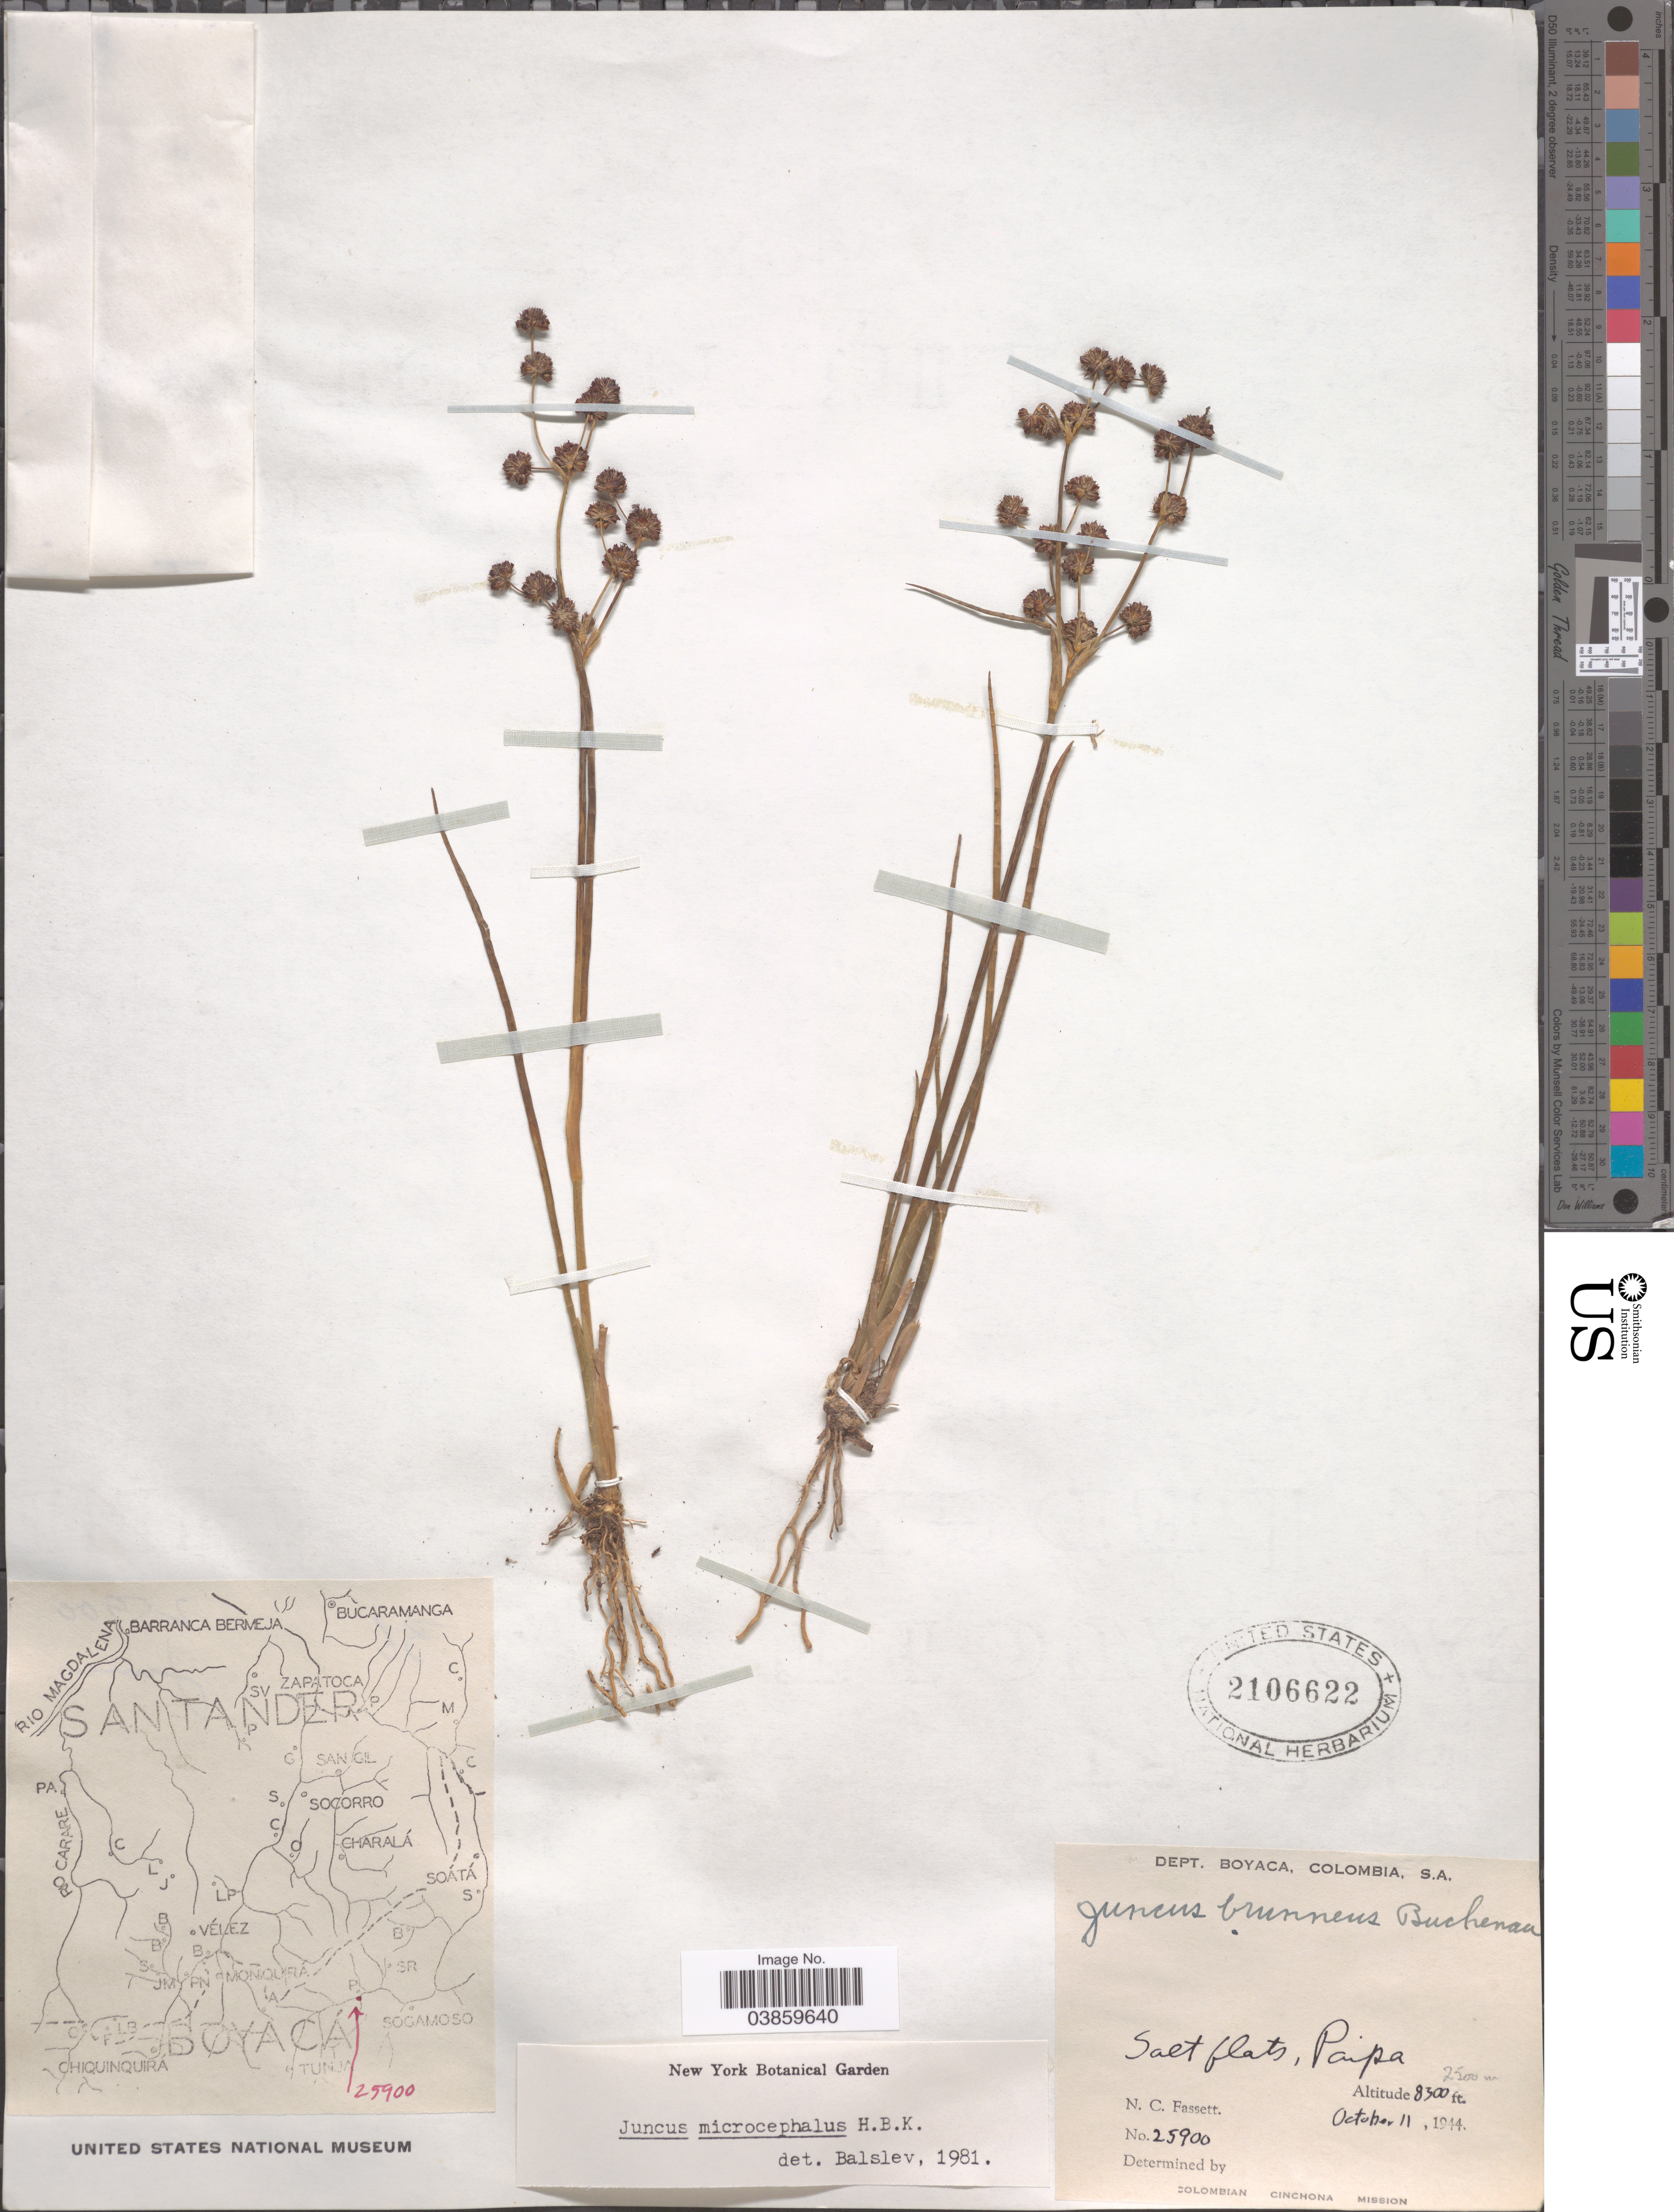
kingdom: Plantae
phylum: Tracheophyta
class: Liliopsida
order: Poales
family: Juncaceae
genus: Juncus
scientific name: Juncus microcephalus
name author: Kunth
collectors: N. C. Fassett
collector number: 25900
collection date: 1944-10-11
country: Colombia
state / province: Boyacá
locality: Dept. Boyaca. Paipa.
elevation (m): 2530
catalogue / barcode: US 2106622